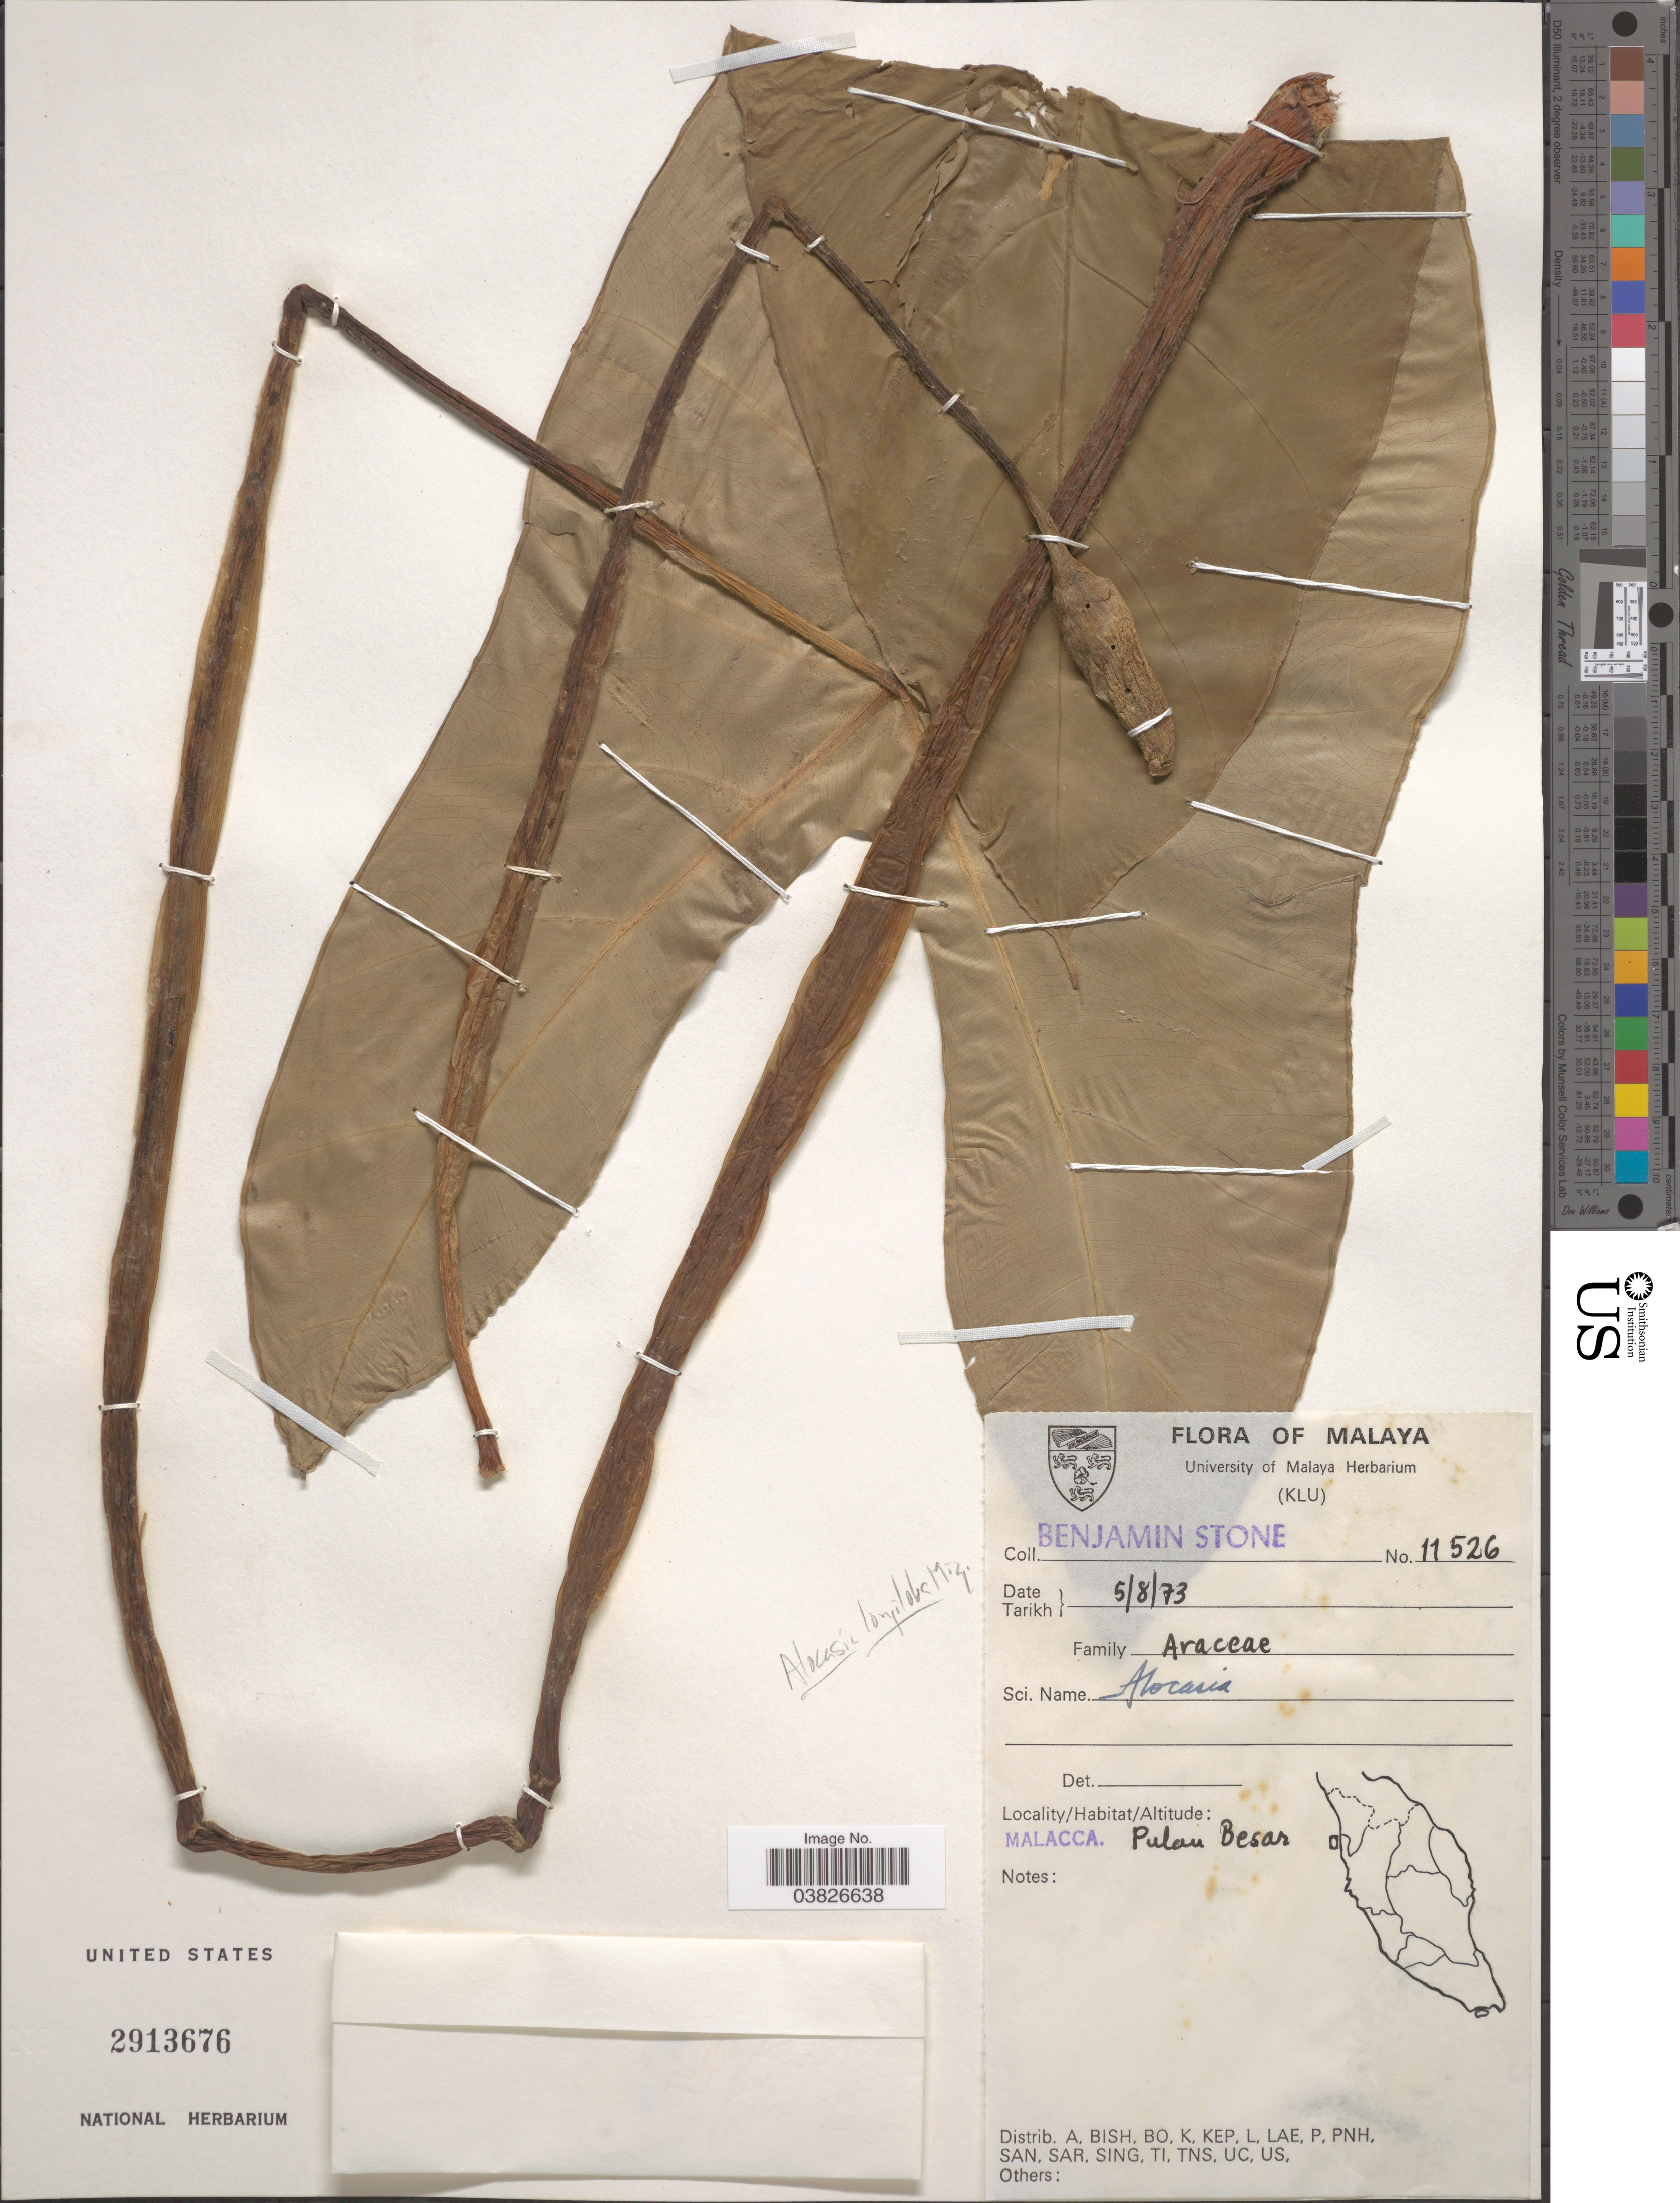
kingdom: Plantae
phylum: Tracheophyta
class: Liliopsida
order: Alismatales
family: Araceae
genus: Alocasia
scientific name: Alocasia longiloba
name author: Miq.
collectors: B. C. Stone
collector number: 11526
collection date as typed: Transcribed d/m/y: 5/8/73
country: Malaysia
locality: Malaya. Malacca. Pulau Besar.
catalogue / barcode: US 2913676